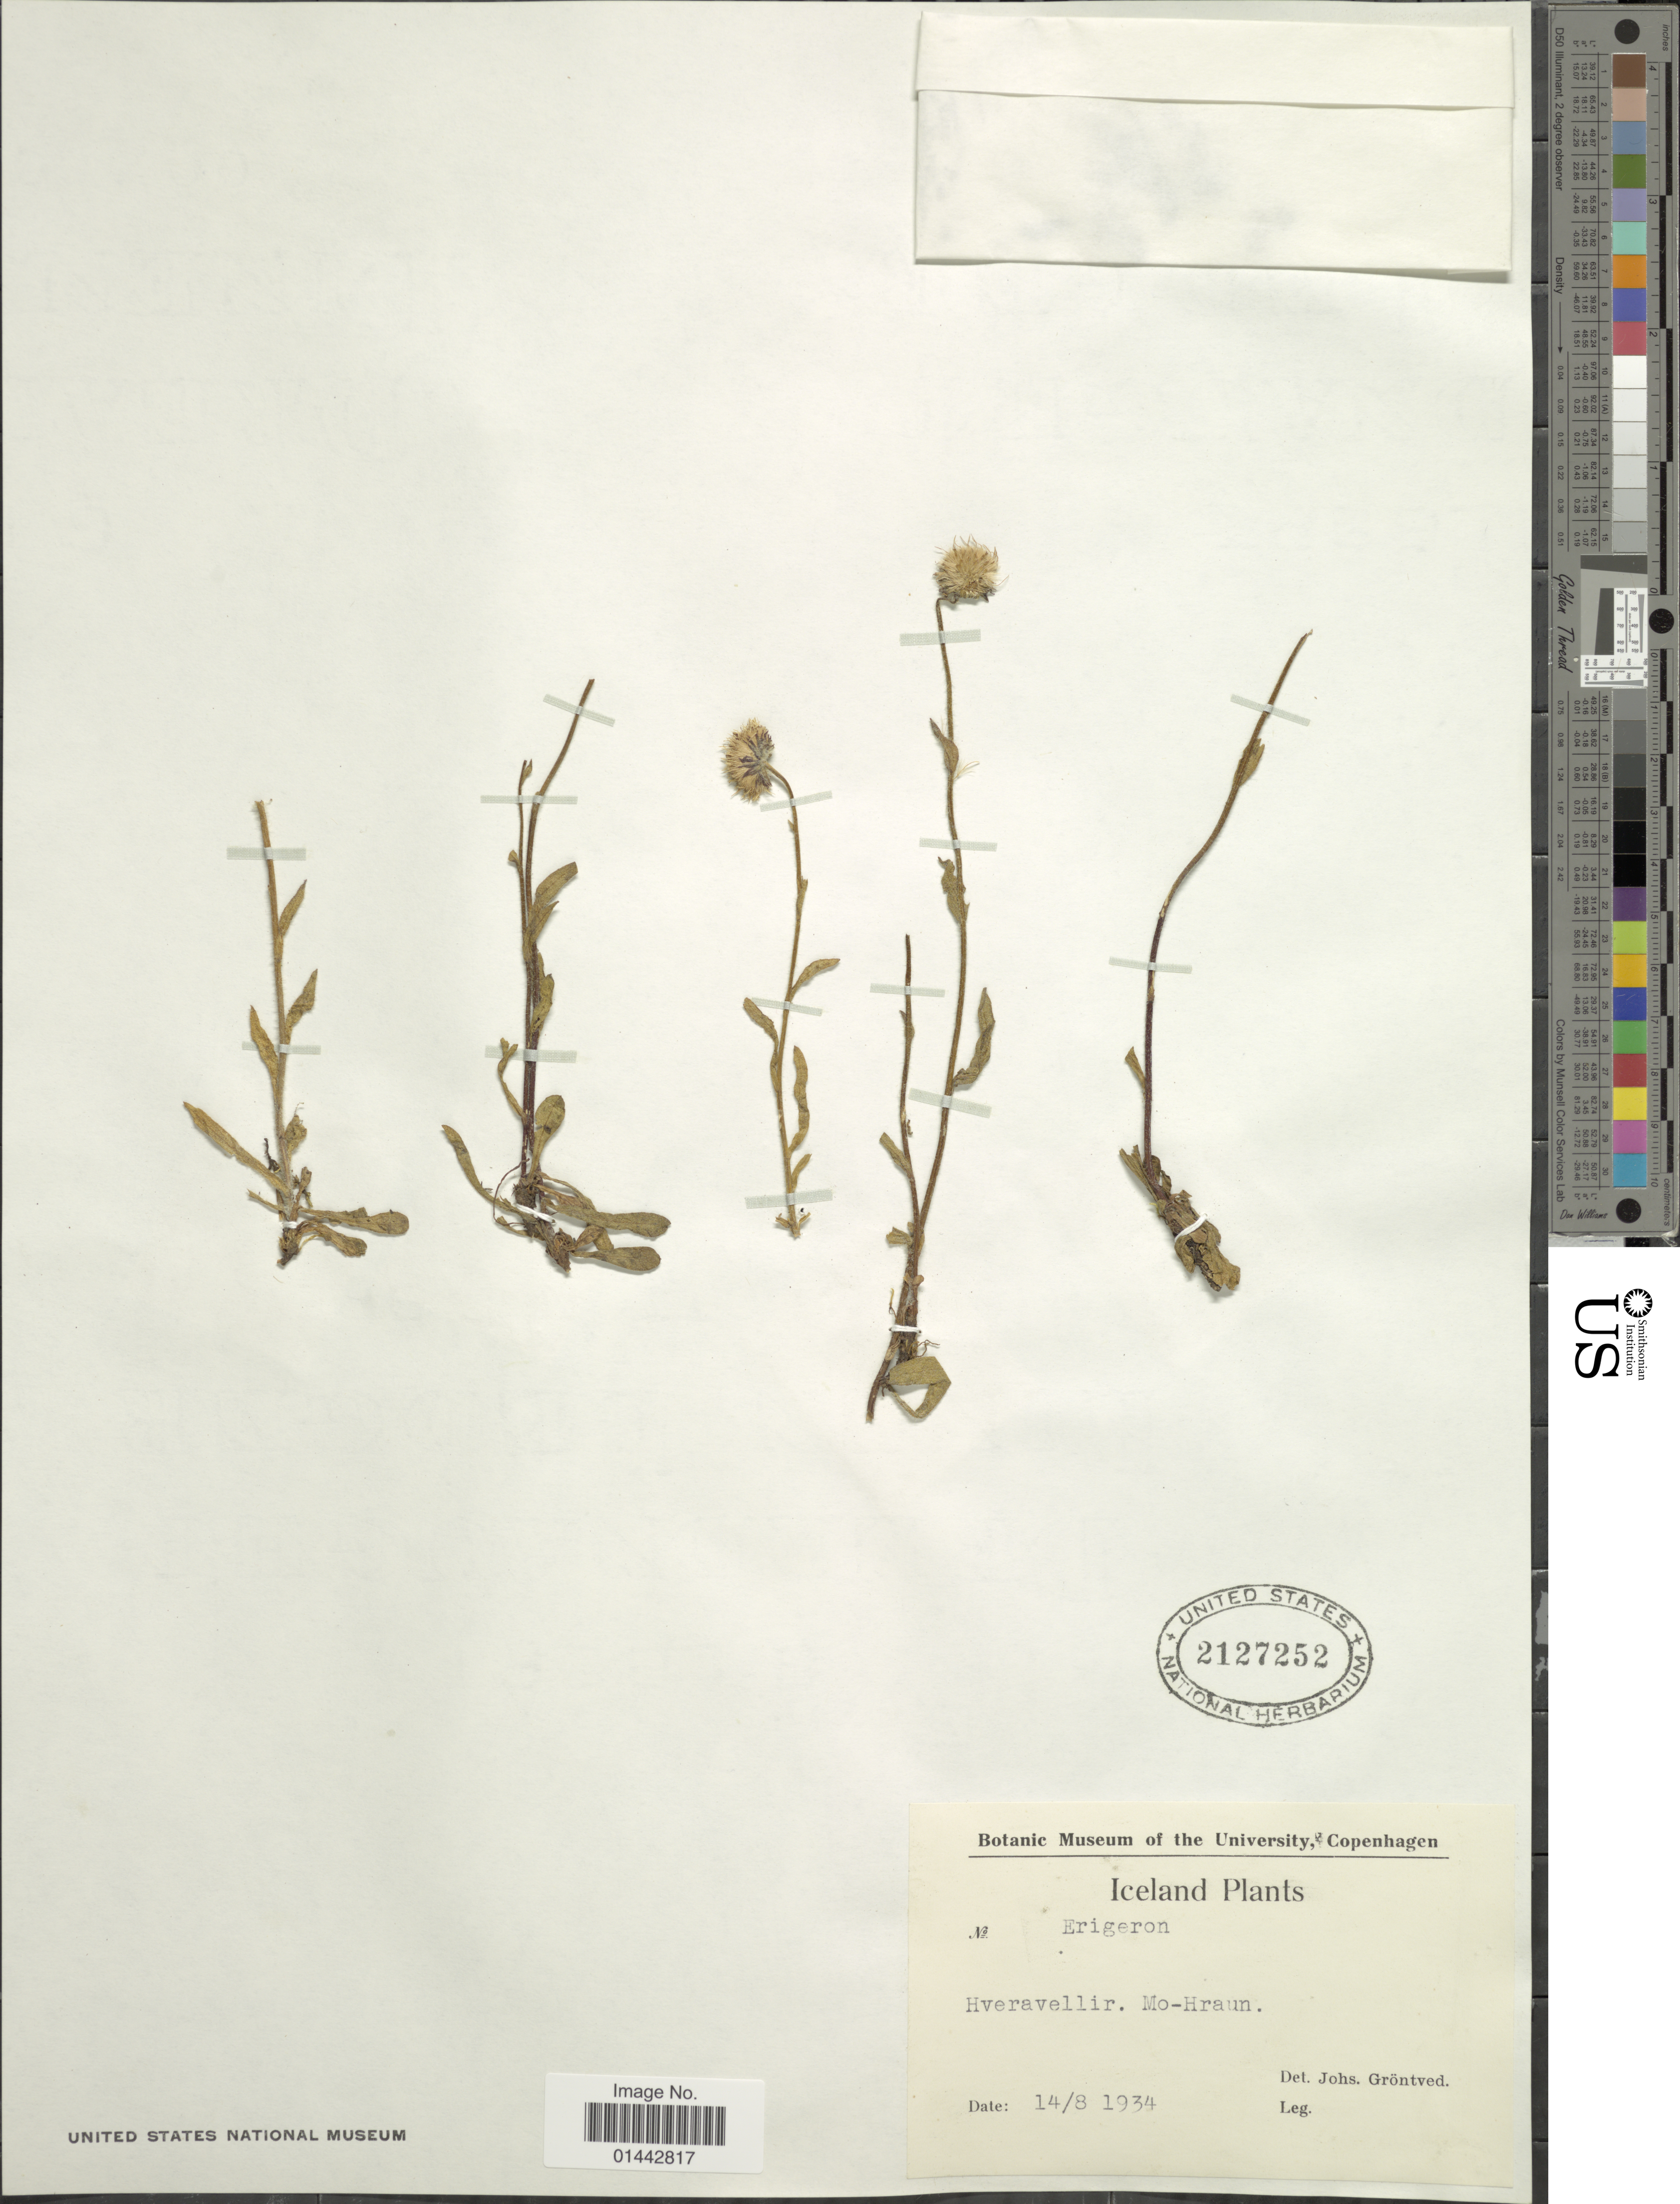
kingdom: Plantae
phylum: Tracheophyta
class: Magnoliopsida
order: Asterales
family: Asteraceae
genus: Erigeron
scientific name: Erigeron sp.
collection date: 1934-08-14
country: Iceland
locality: Hveravellir, Mo-Hraun.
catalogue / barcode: US 2127252